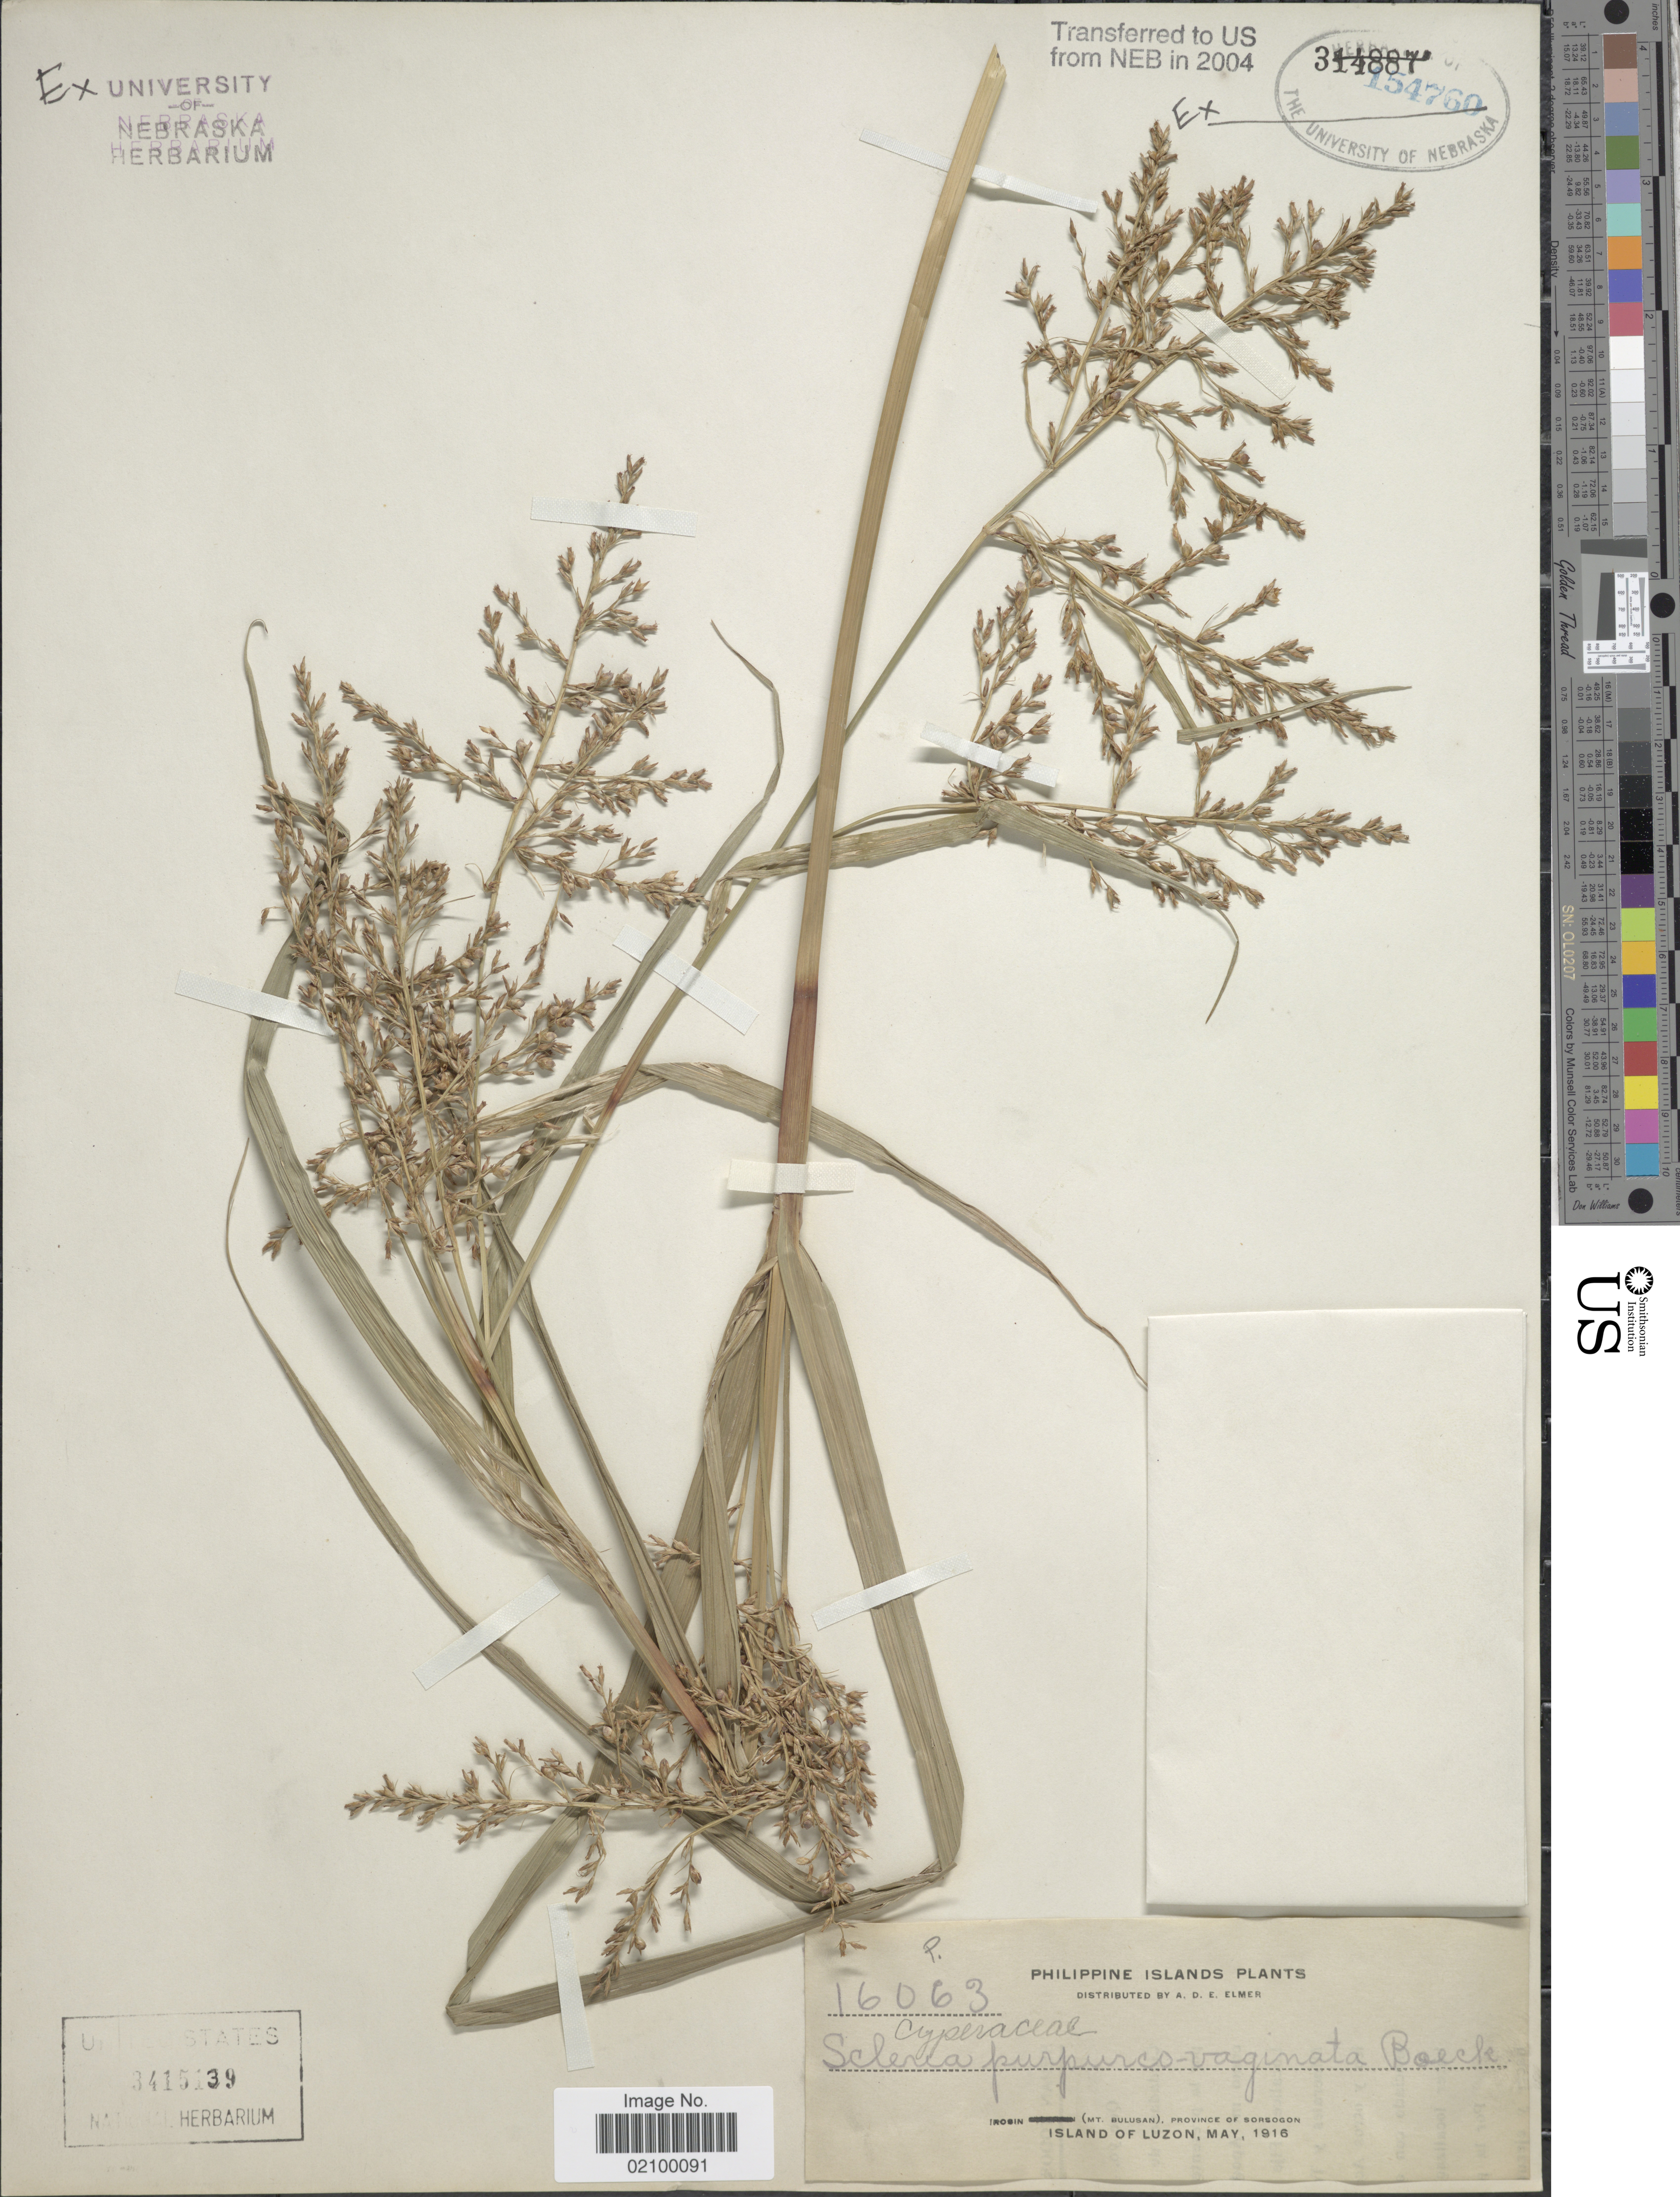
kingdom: Plantae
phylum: Tracheophyta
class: Liliopsida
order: Poales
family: Cyperaceae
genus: Scleria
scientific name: Scleria purpurascens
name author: Steud.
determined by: Kern, J. H.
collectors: A. D. E. Elmer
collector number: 16063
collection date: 1916-05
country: Philippines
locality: Irosin (Mt. Bulusan), province of Sorsogon. Island of Luzon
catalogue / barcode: US 3415139